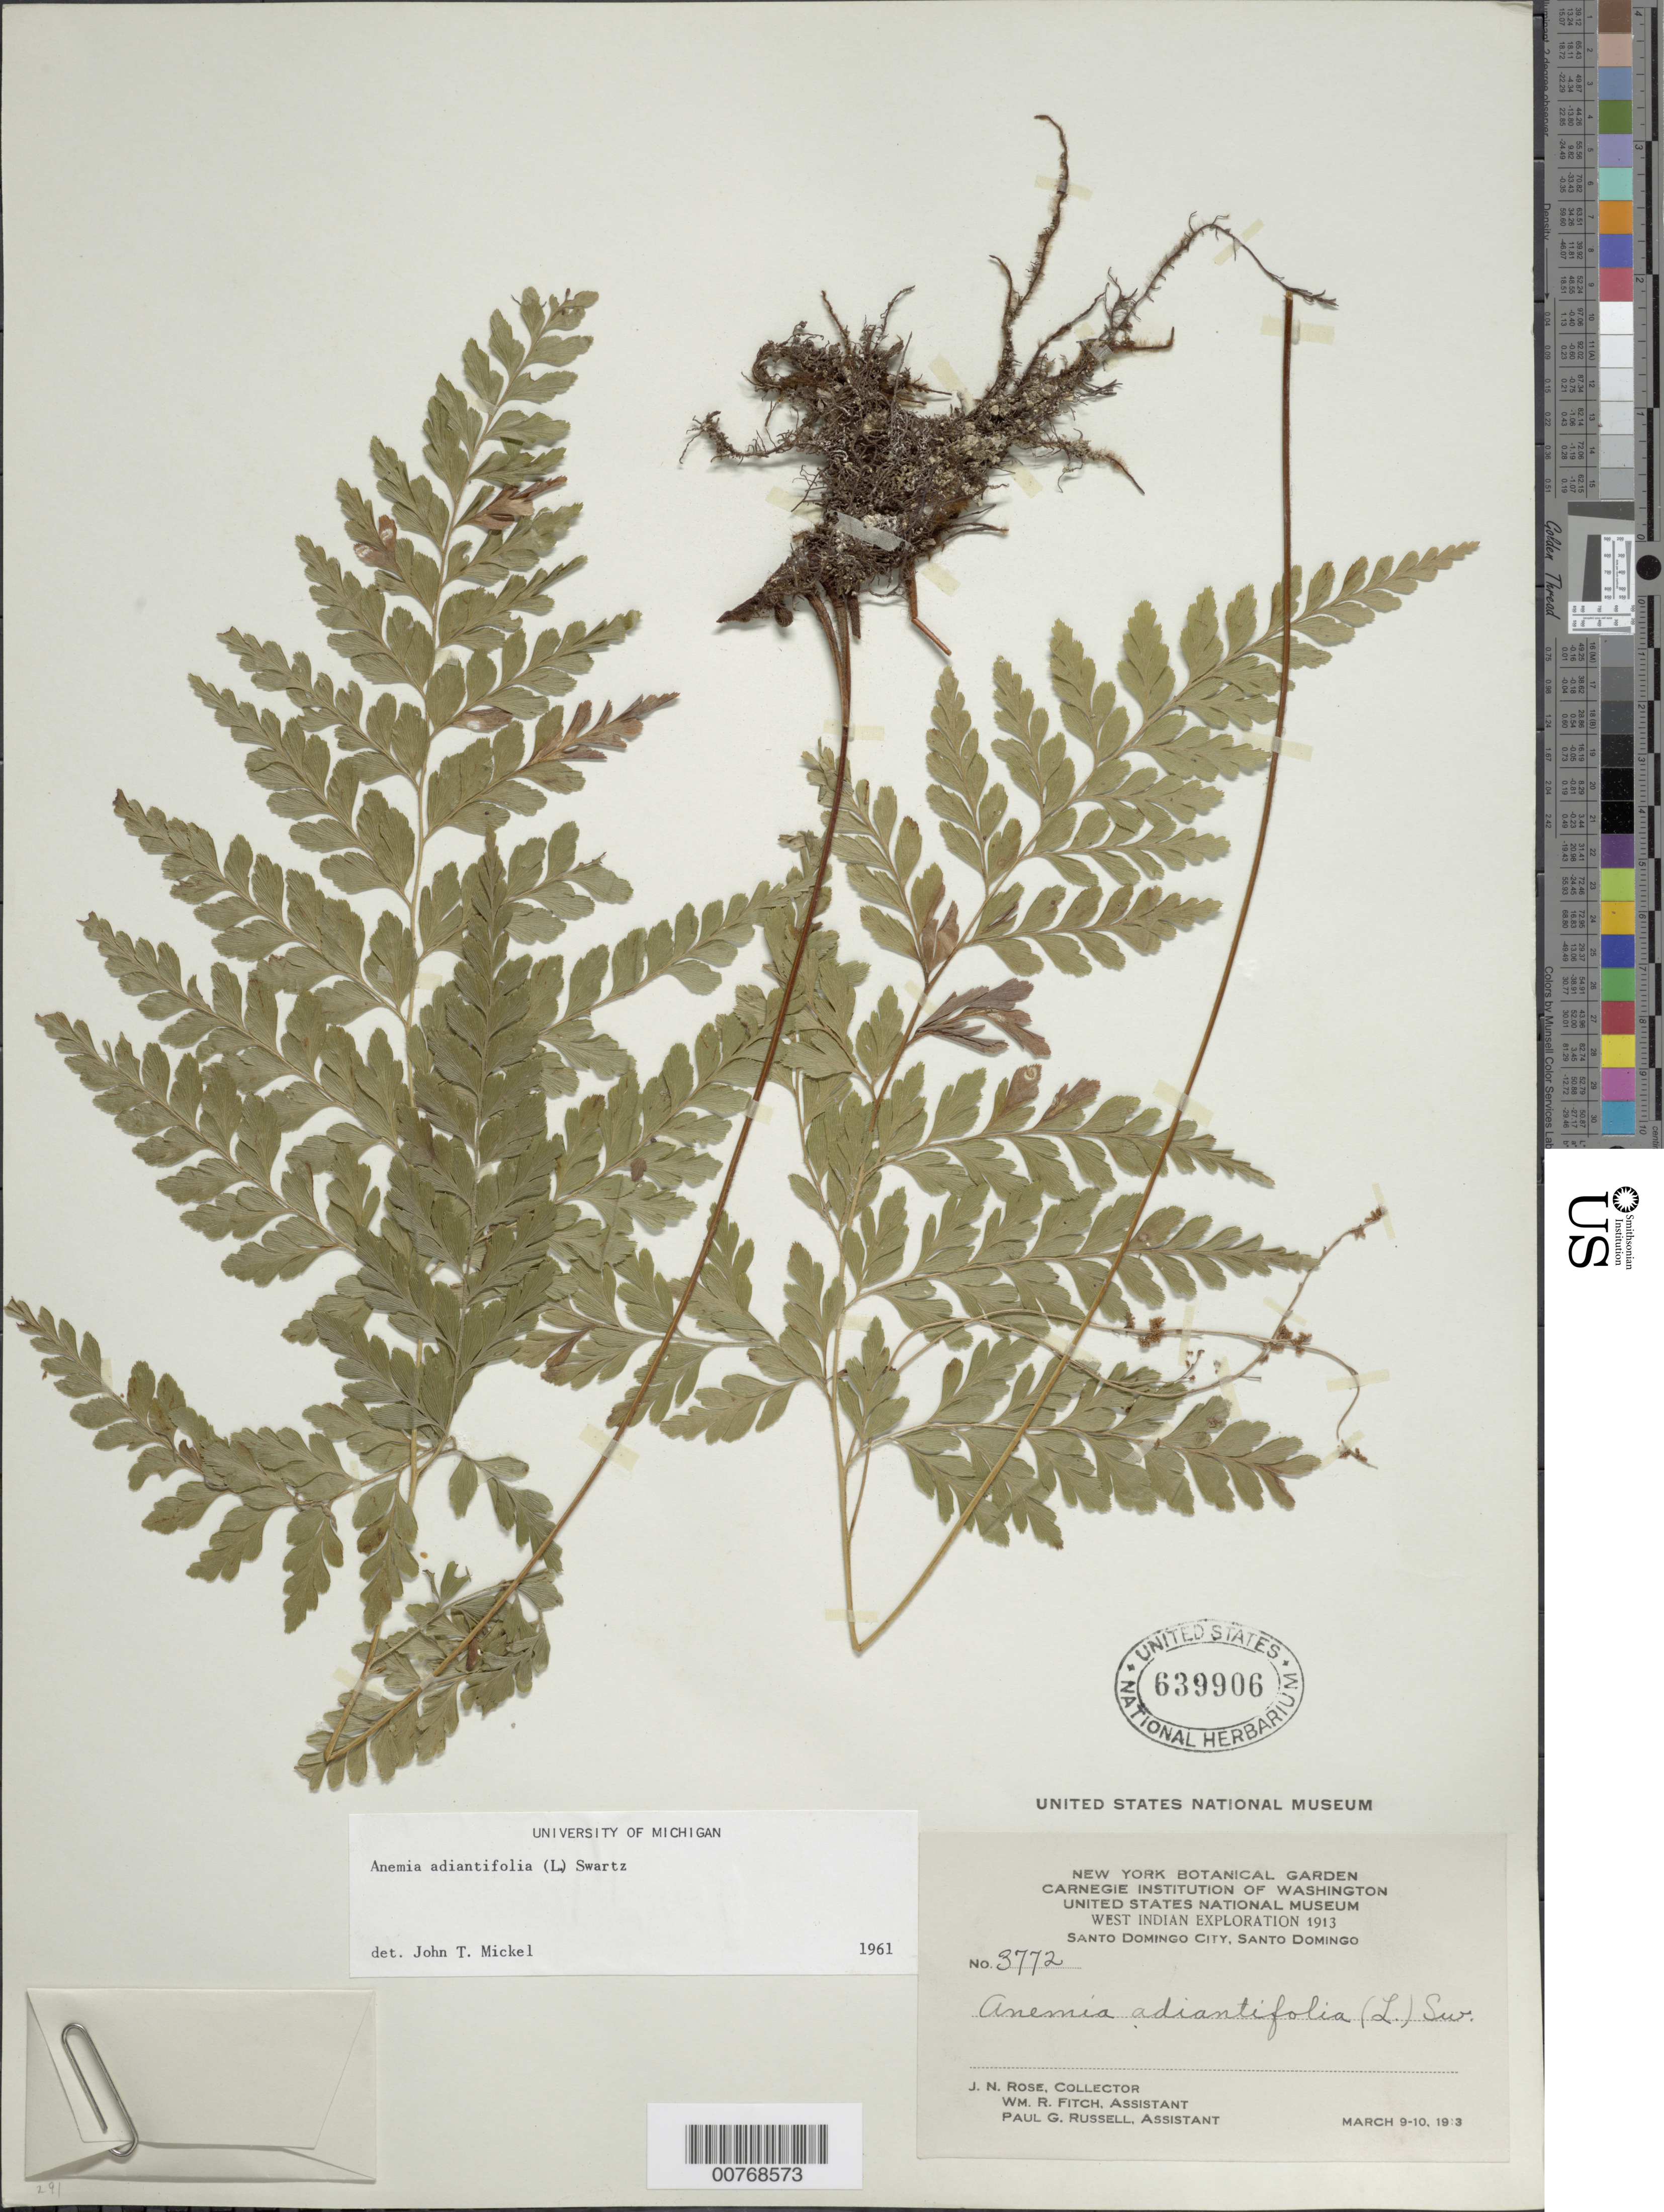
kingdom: Plantae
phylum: Tracheophyta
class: Polypodiopsida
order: Schizaeales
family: Anemiaceae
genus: Anemia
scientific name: Anemia adiantifolia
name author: (L.) Sw.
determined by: Mickel, J. T., (NY), New York Botanical Garden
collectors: J. N. Rose, W. R. Fitch & P. G. Russell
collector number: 3772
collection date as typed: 09 Mar 1913 to 10 Mar 1913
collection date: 1913-03-09/1913-03-10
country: Dominican Republic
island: Hispaniola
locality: Santo Domingo City, Santo Domingo.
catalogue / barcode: US 639906